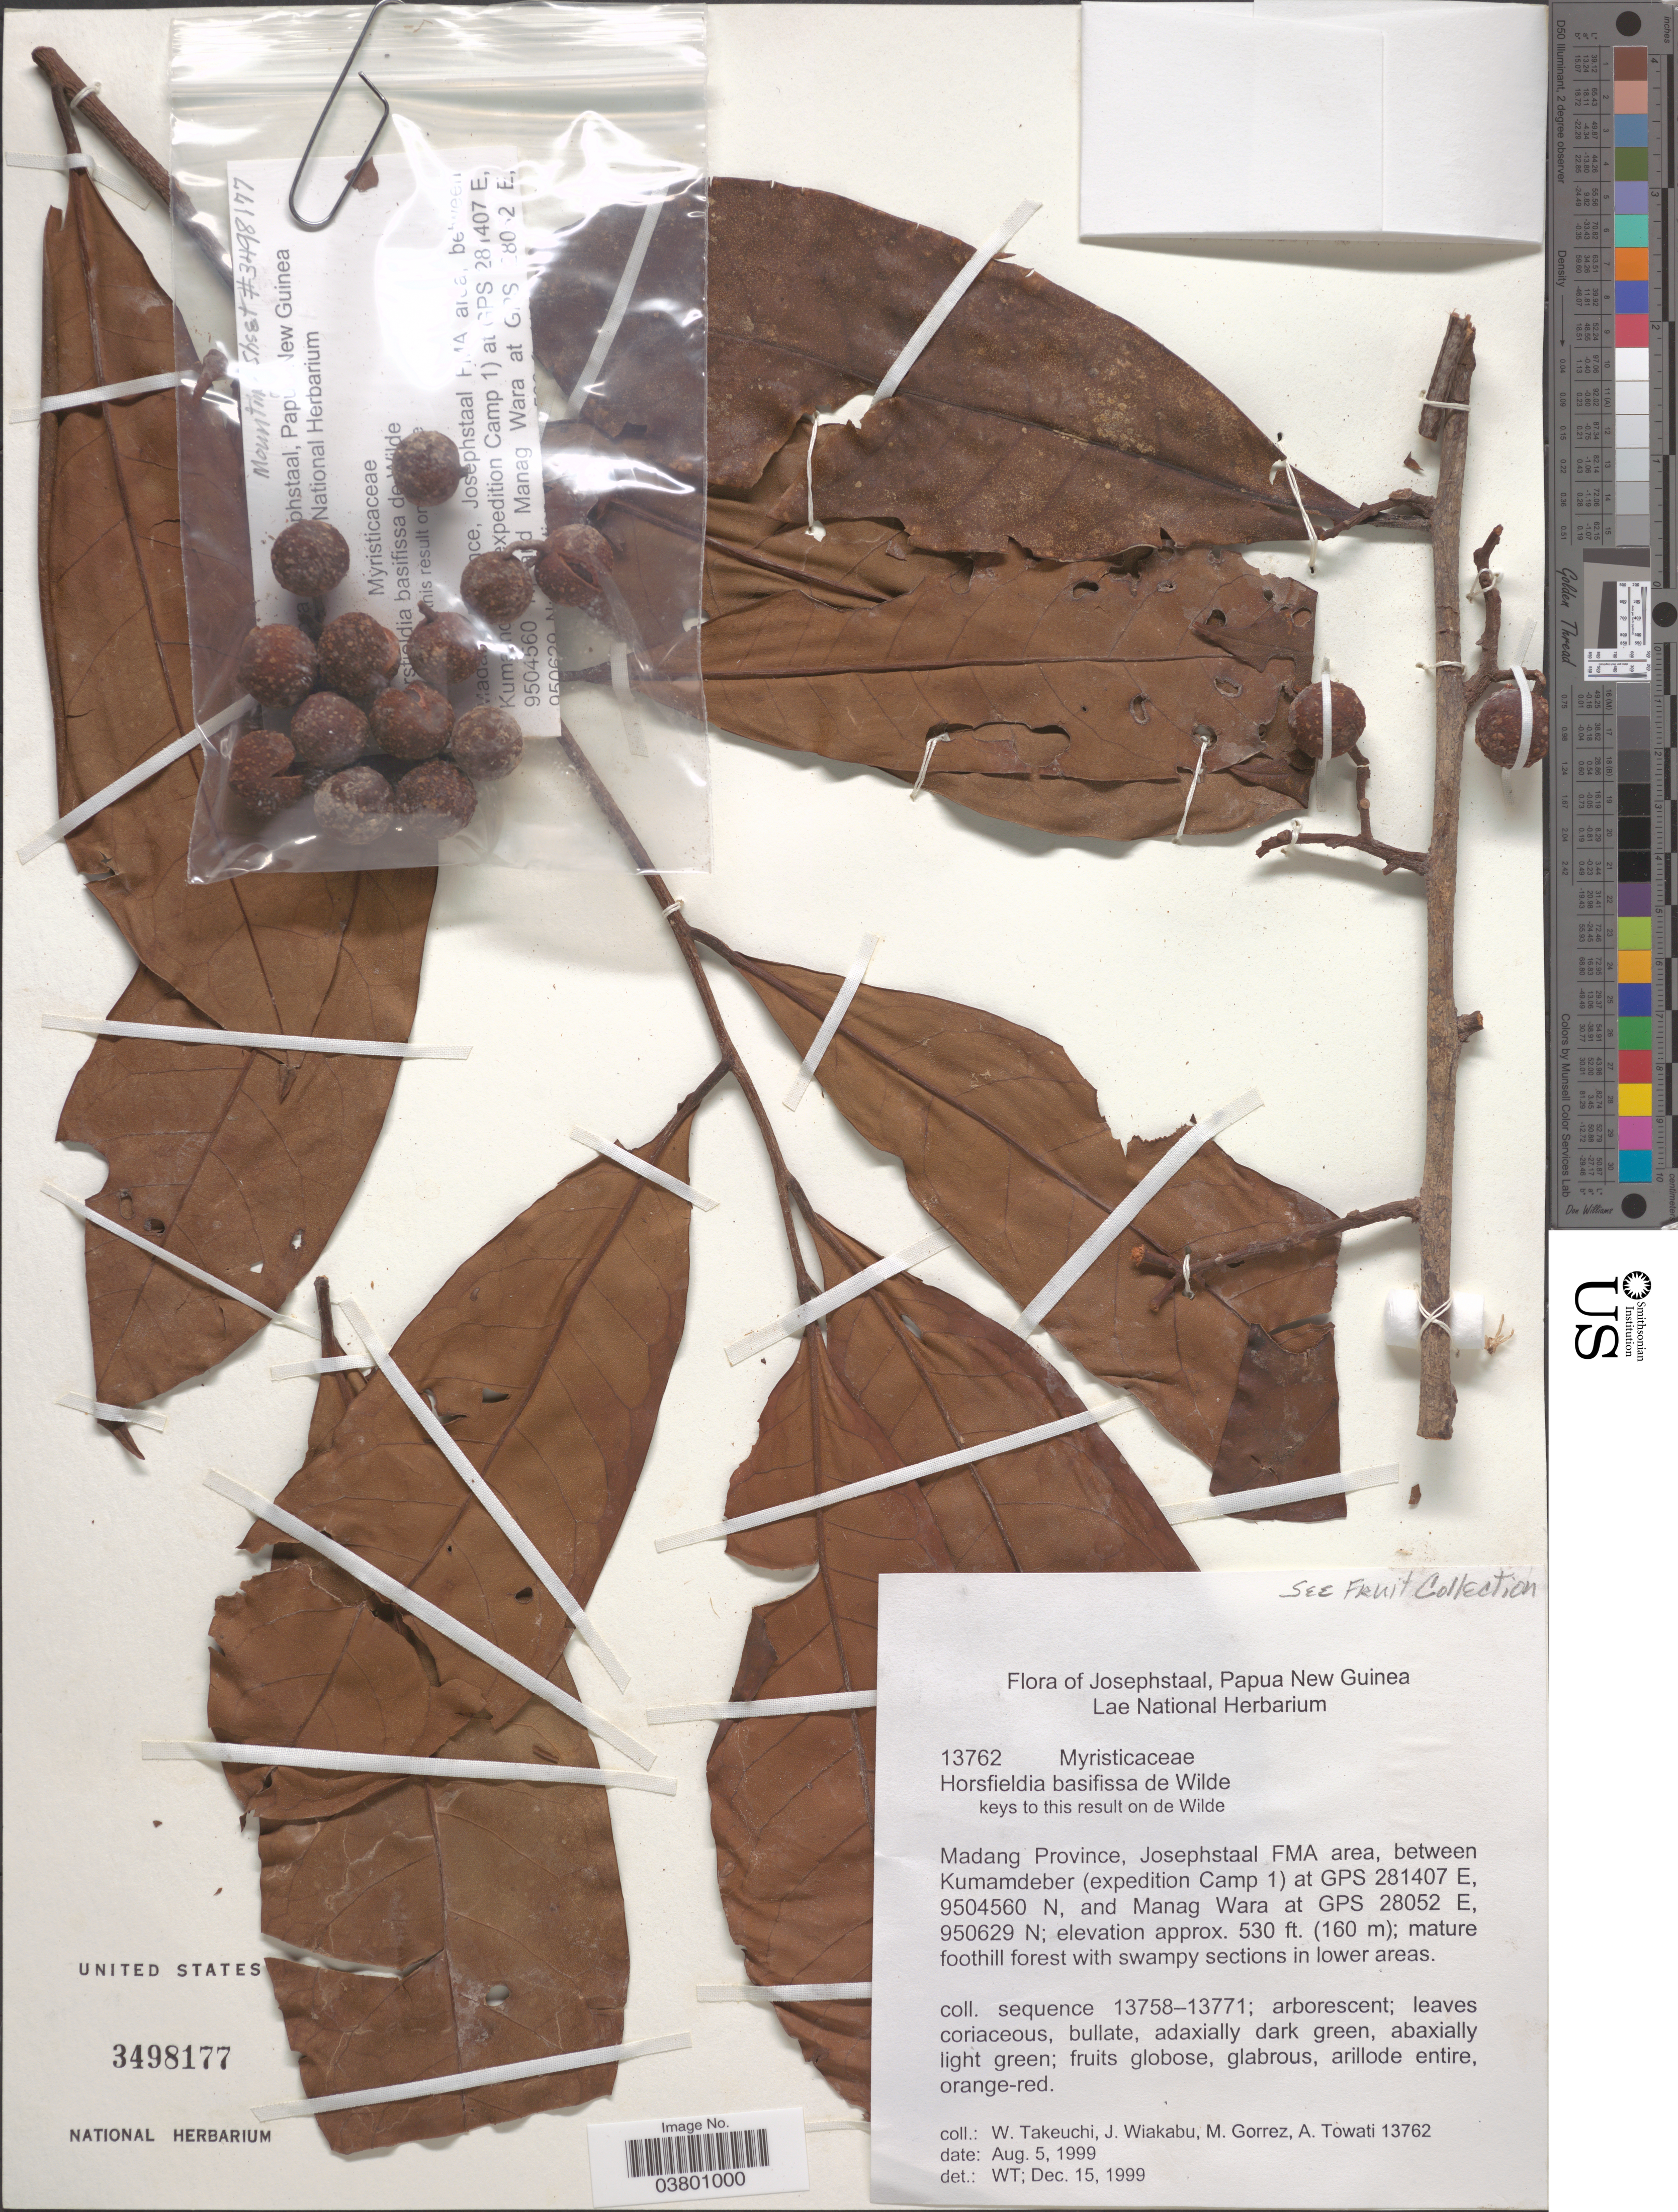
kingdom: Plantae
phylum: Tracheophyta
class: Magnoliopsida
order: Magnoliales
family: Myristicaceae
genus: Horsfieldia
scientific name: Horsfieldia basifissa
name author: W.J. de Wilde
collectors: W. Takeuchi, J. Wiakabu, M. Gorrez & A. Towati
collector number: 13762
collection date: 1999-08-05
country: Papua New Guinea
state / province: Madang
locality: Josephstaal. Josephstaal FMA area, between Kumamdeber (expedition Camp 1), and Manag Wara.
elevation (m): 162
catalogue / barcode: US 3498177